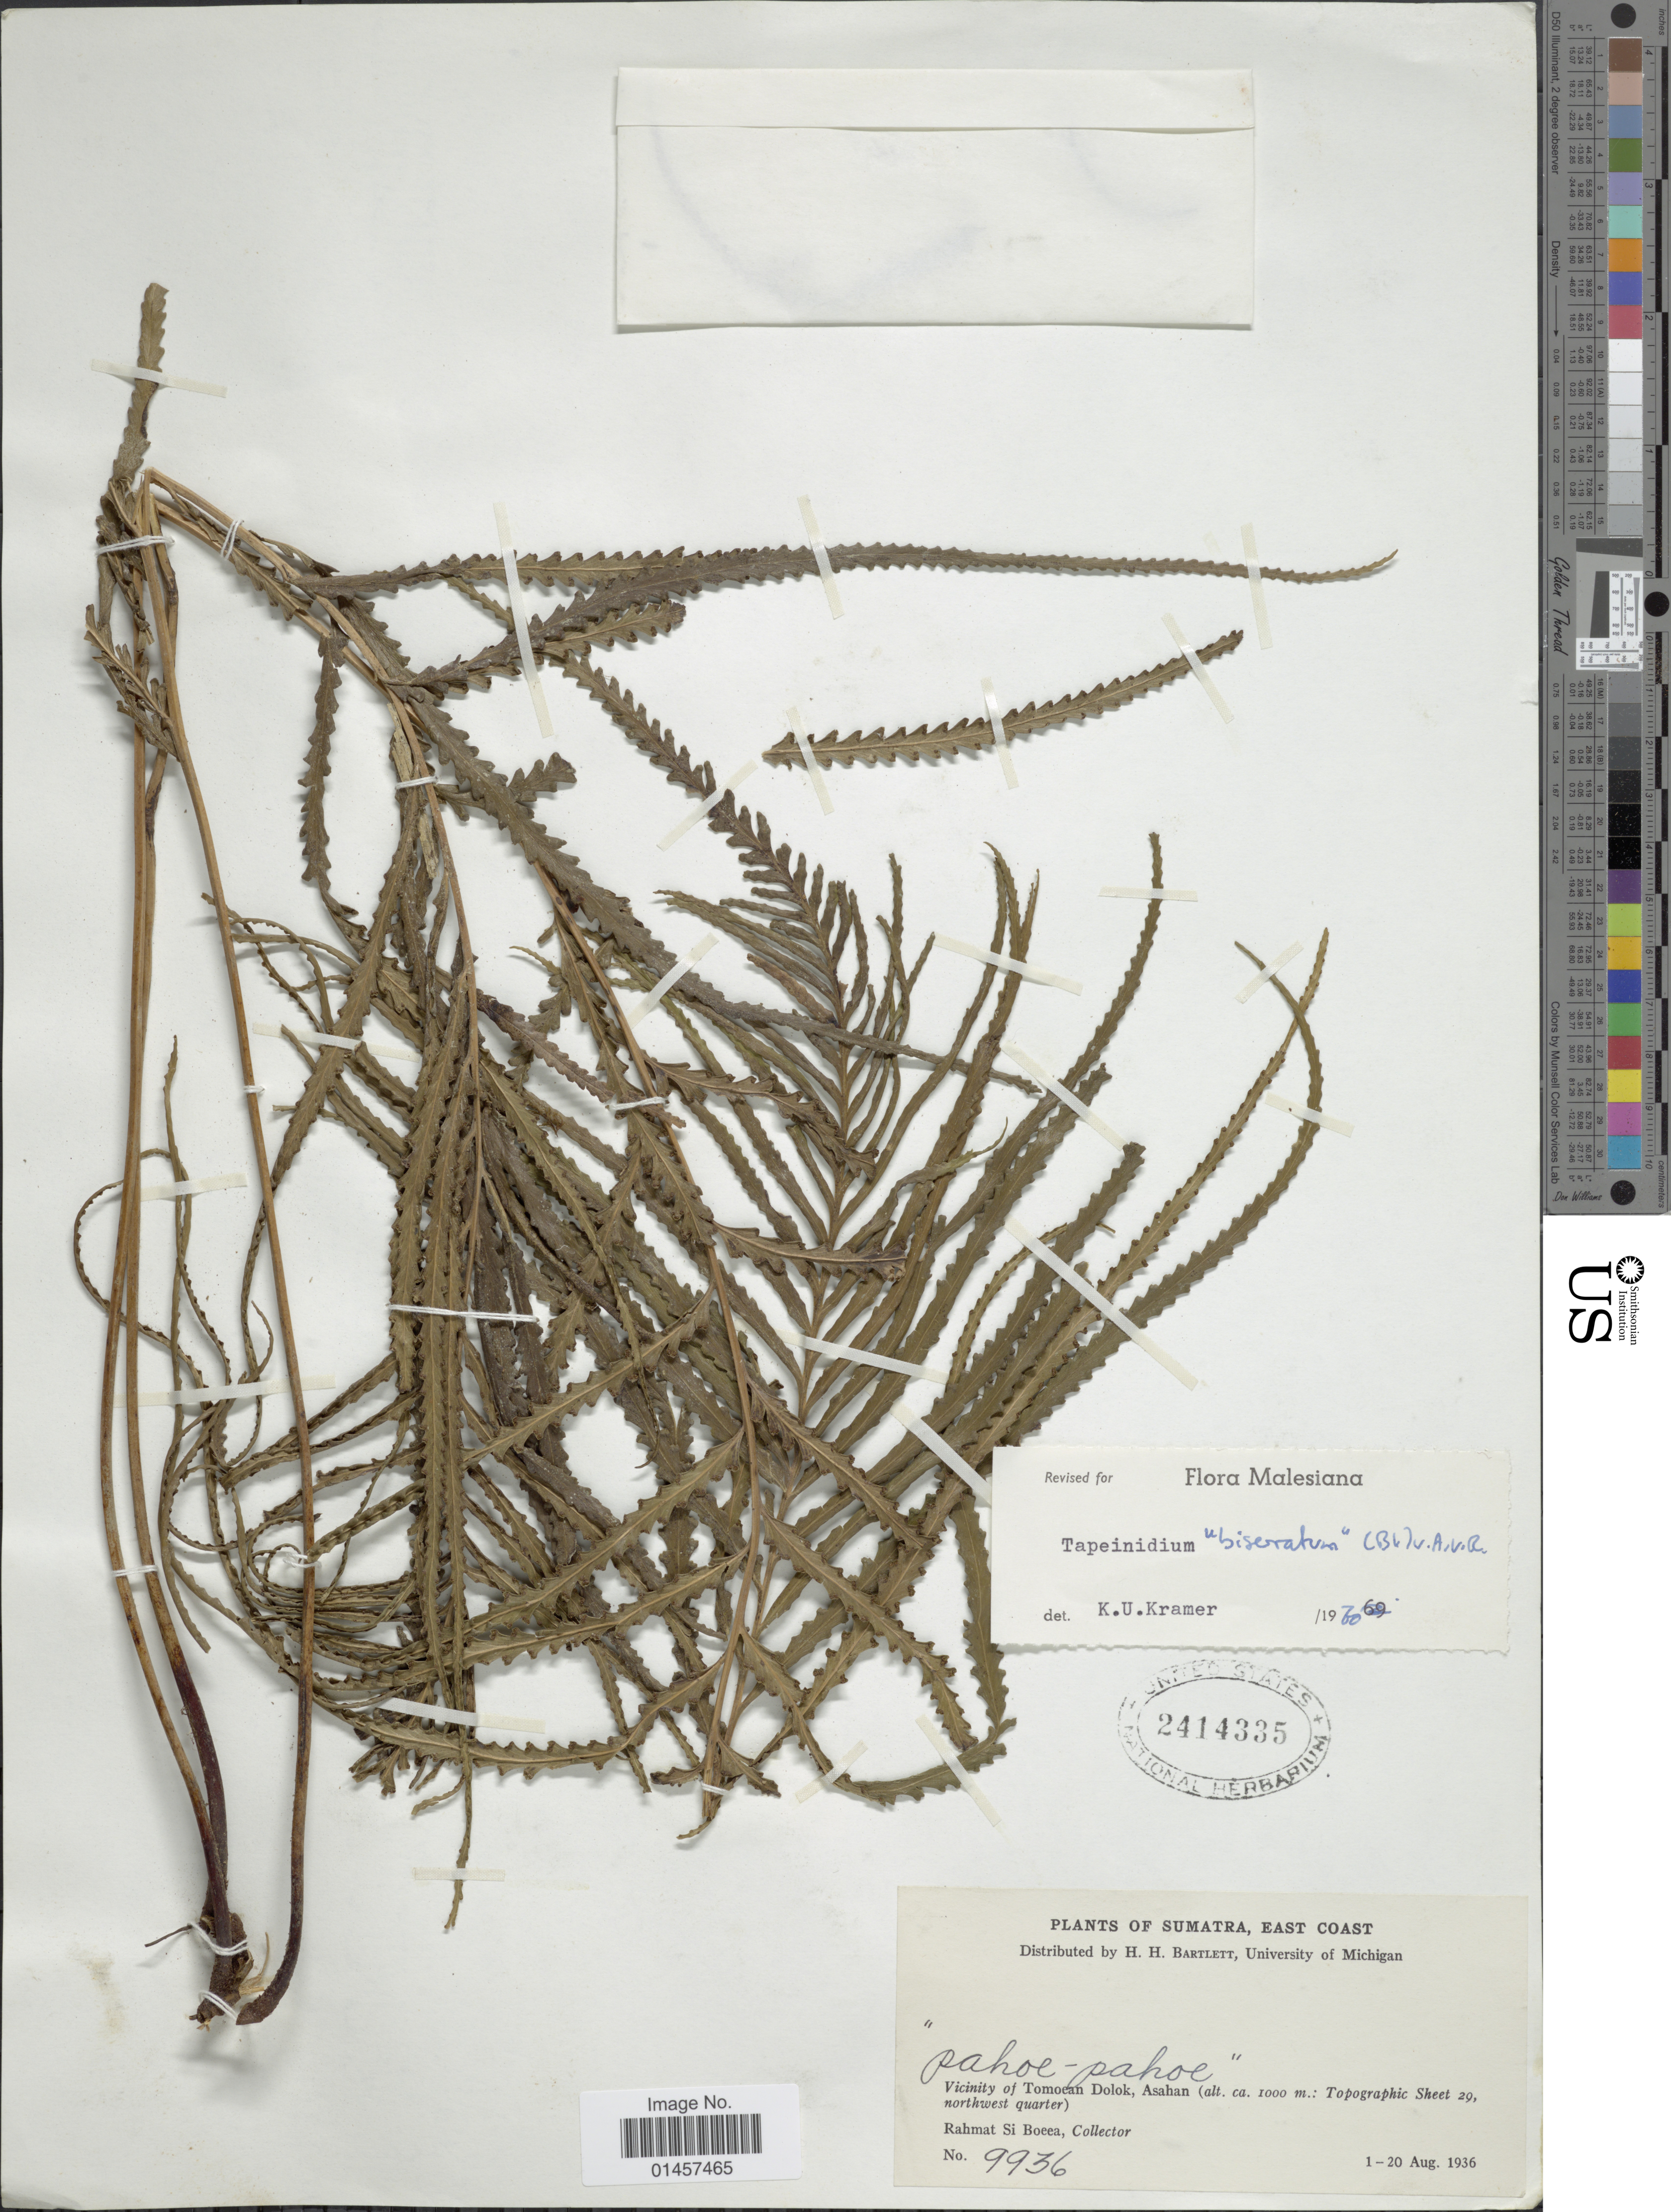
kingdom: Plantae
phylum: Tracheophyta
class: Polypodiopsida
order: Polypodiales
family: Lindsaeaceae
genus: Tapeinidium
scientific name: Tapeinidium biserratum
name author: (Blume) Alderw.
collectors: Rahmat Si Boeea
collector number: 9936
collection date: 1936-08-01/1936-08-20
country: Indonesia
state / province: Sumatra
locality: Sumatra, East Coast, Vicinity of Tomoean Dolok, Asahan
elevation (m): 1000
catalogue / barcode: US 2414335